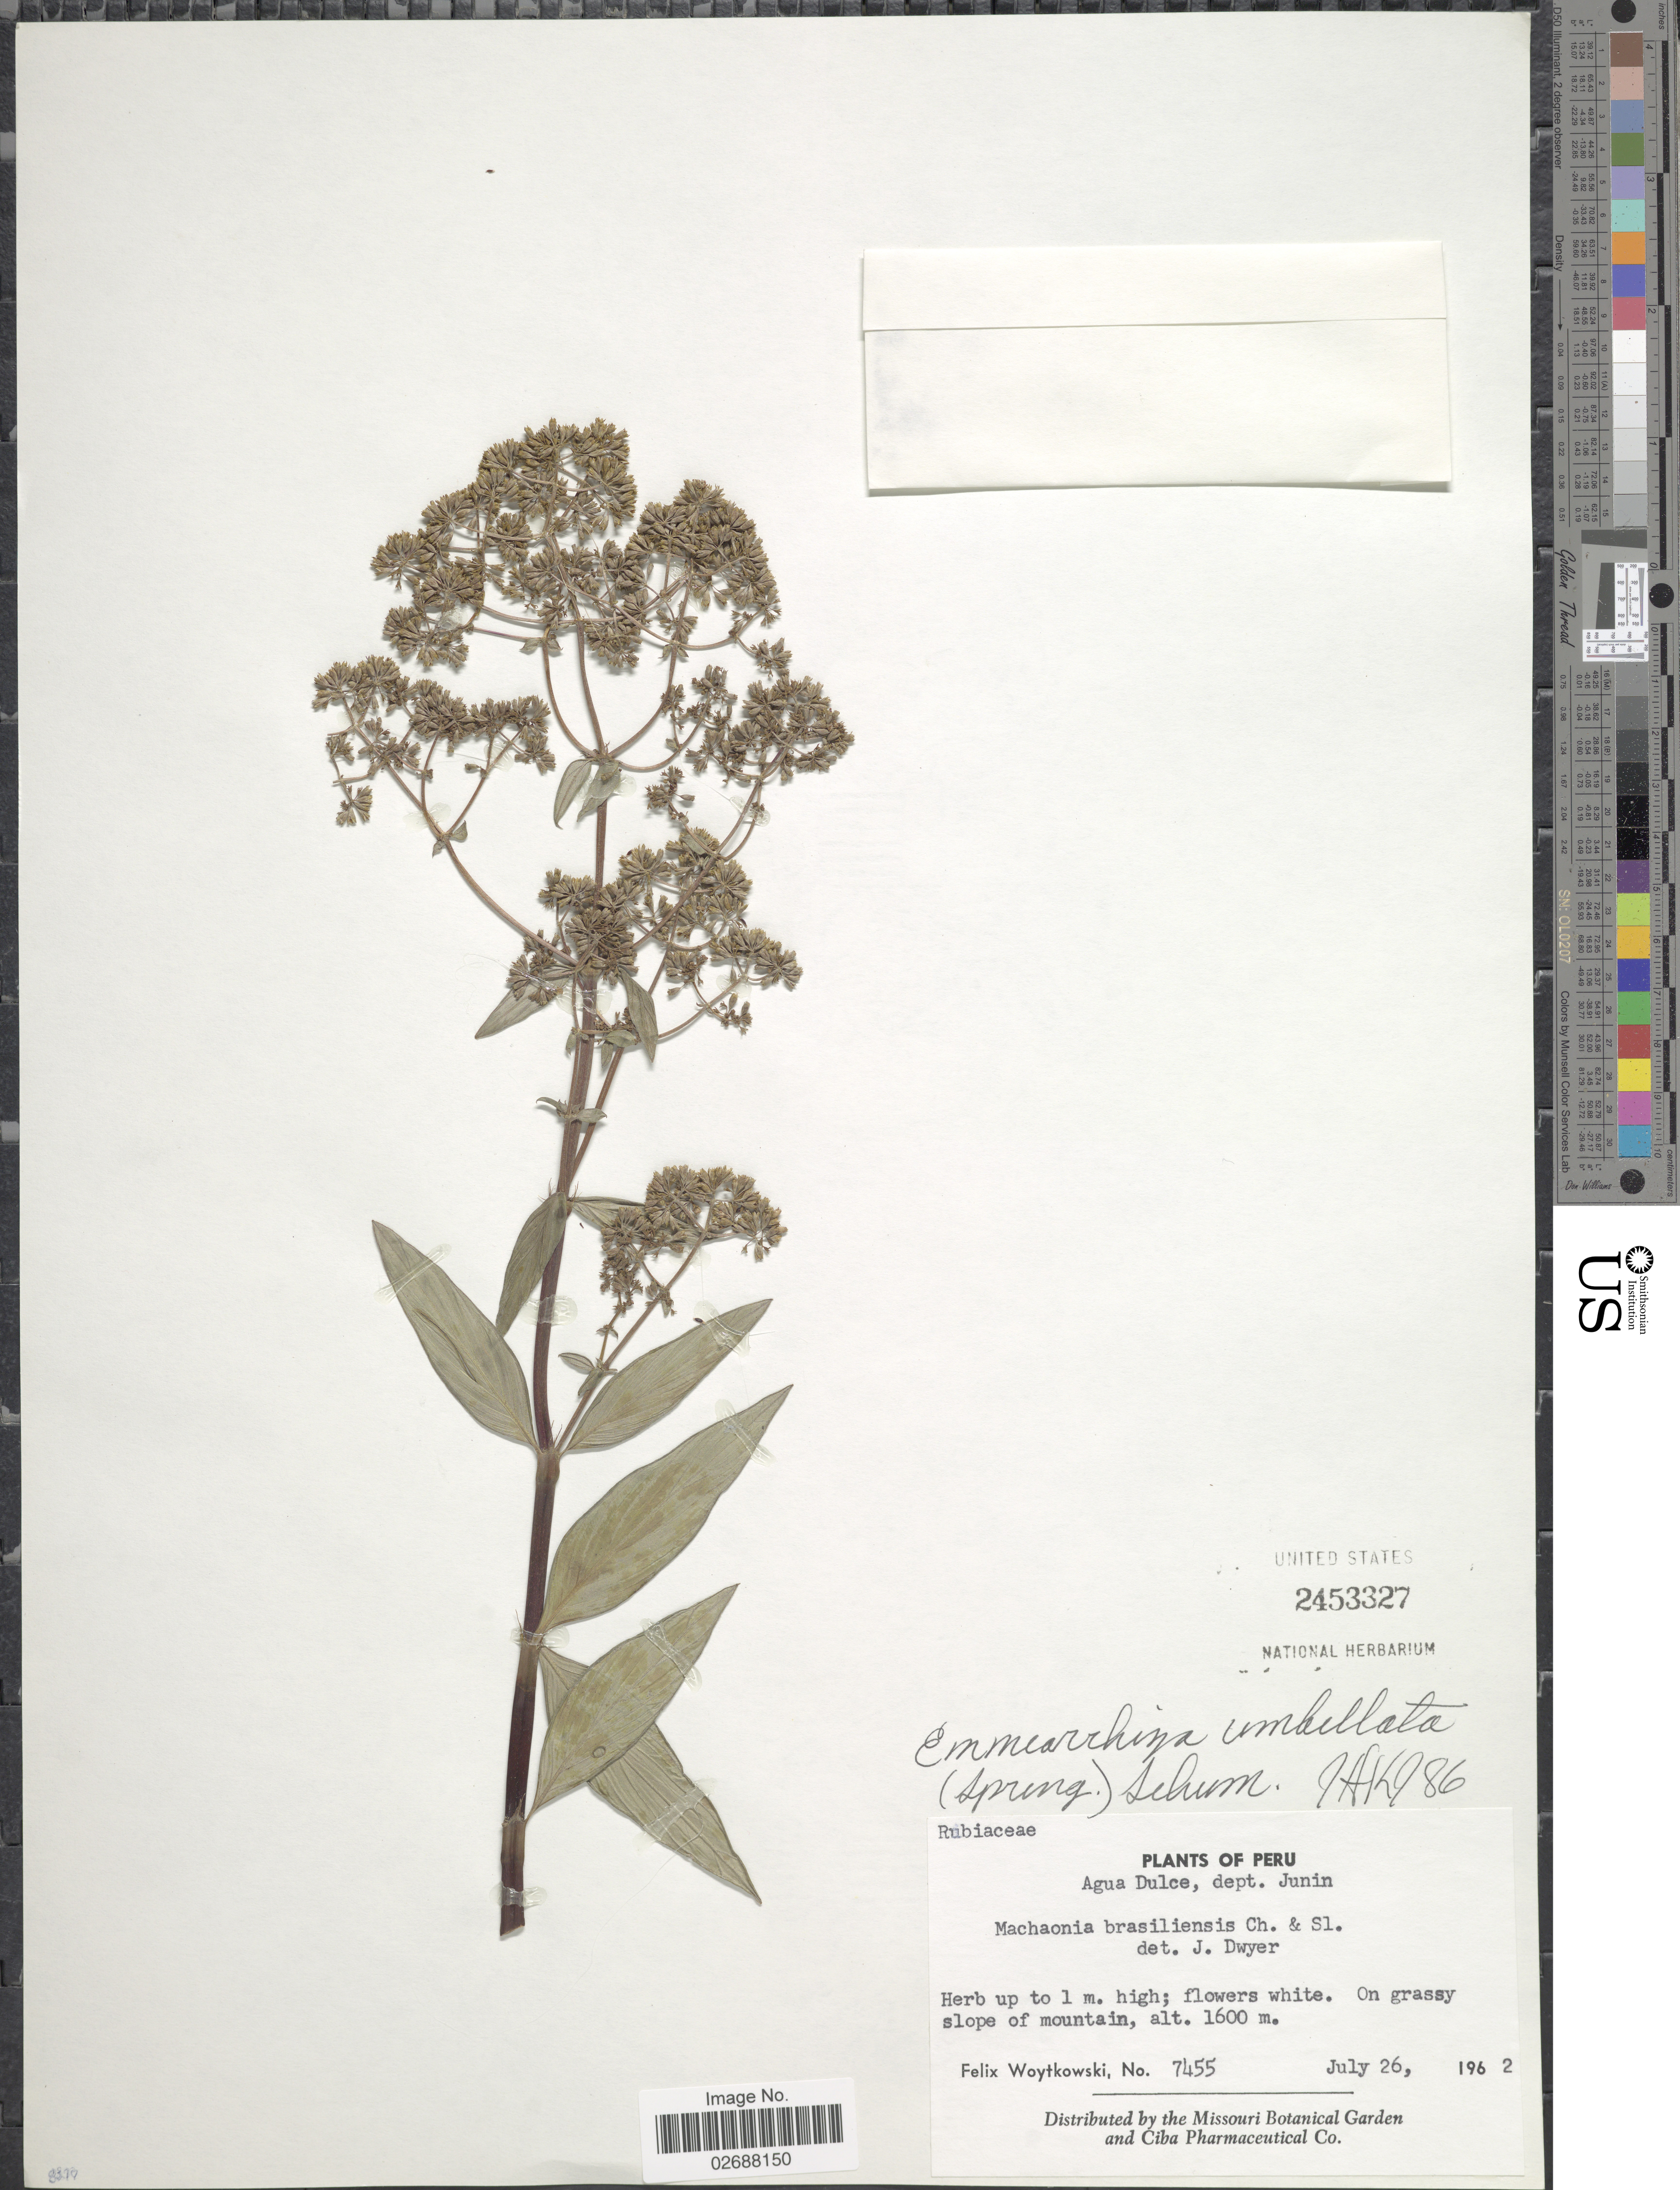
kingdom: Plantae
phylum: Tracheophyta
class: Magnoliopsida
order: Gentianales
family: Rubiaceae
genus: Emmeorhiza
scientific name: Emmeorhiza umbellata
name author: (Spreng.) K. Schum.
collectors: F. Woytkowski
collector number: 7455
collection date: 1962-07-26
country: Peru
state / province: Junín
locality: Agua Dulce, slope of mountain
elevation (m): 1600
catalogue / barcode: US 2453327